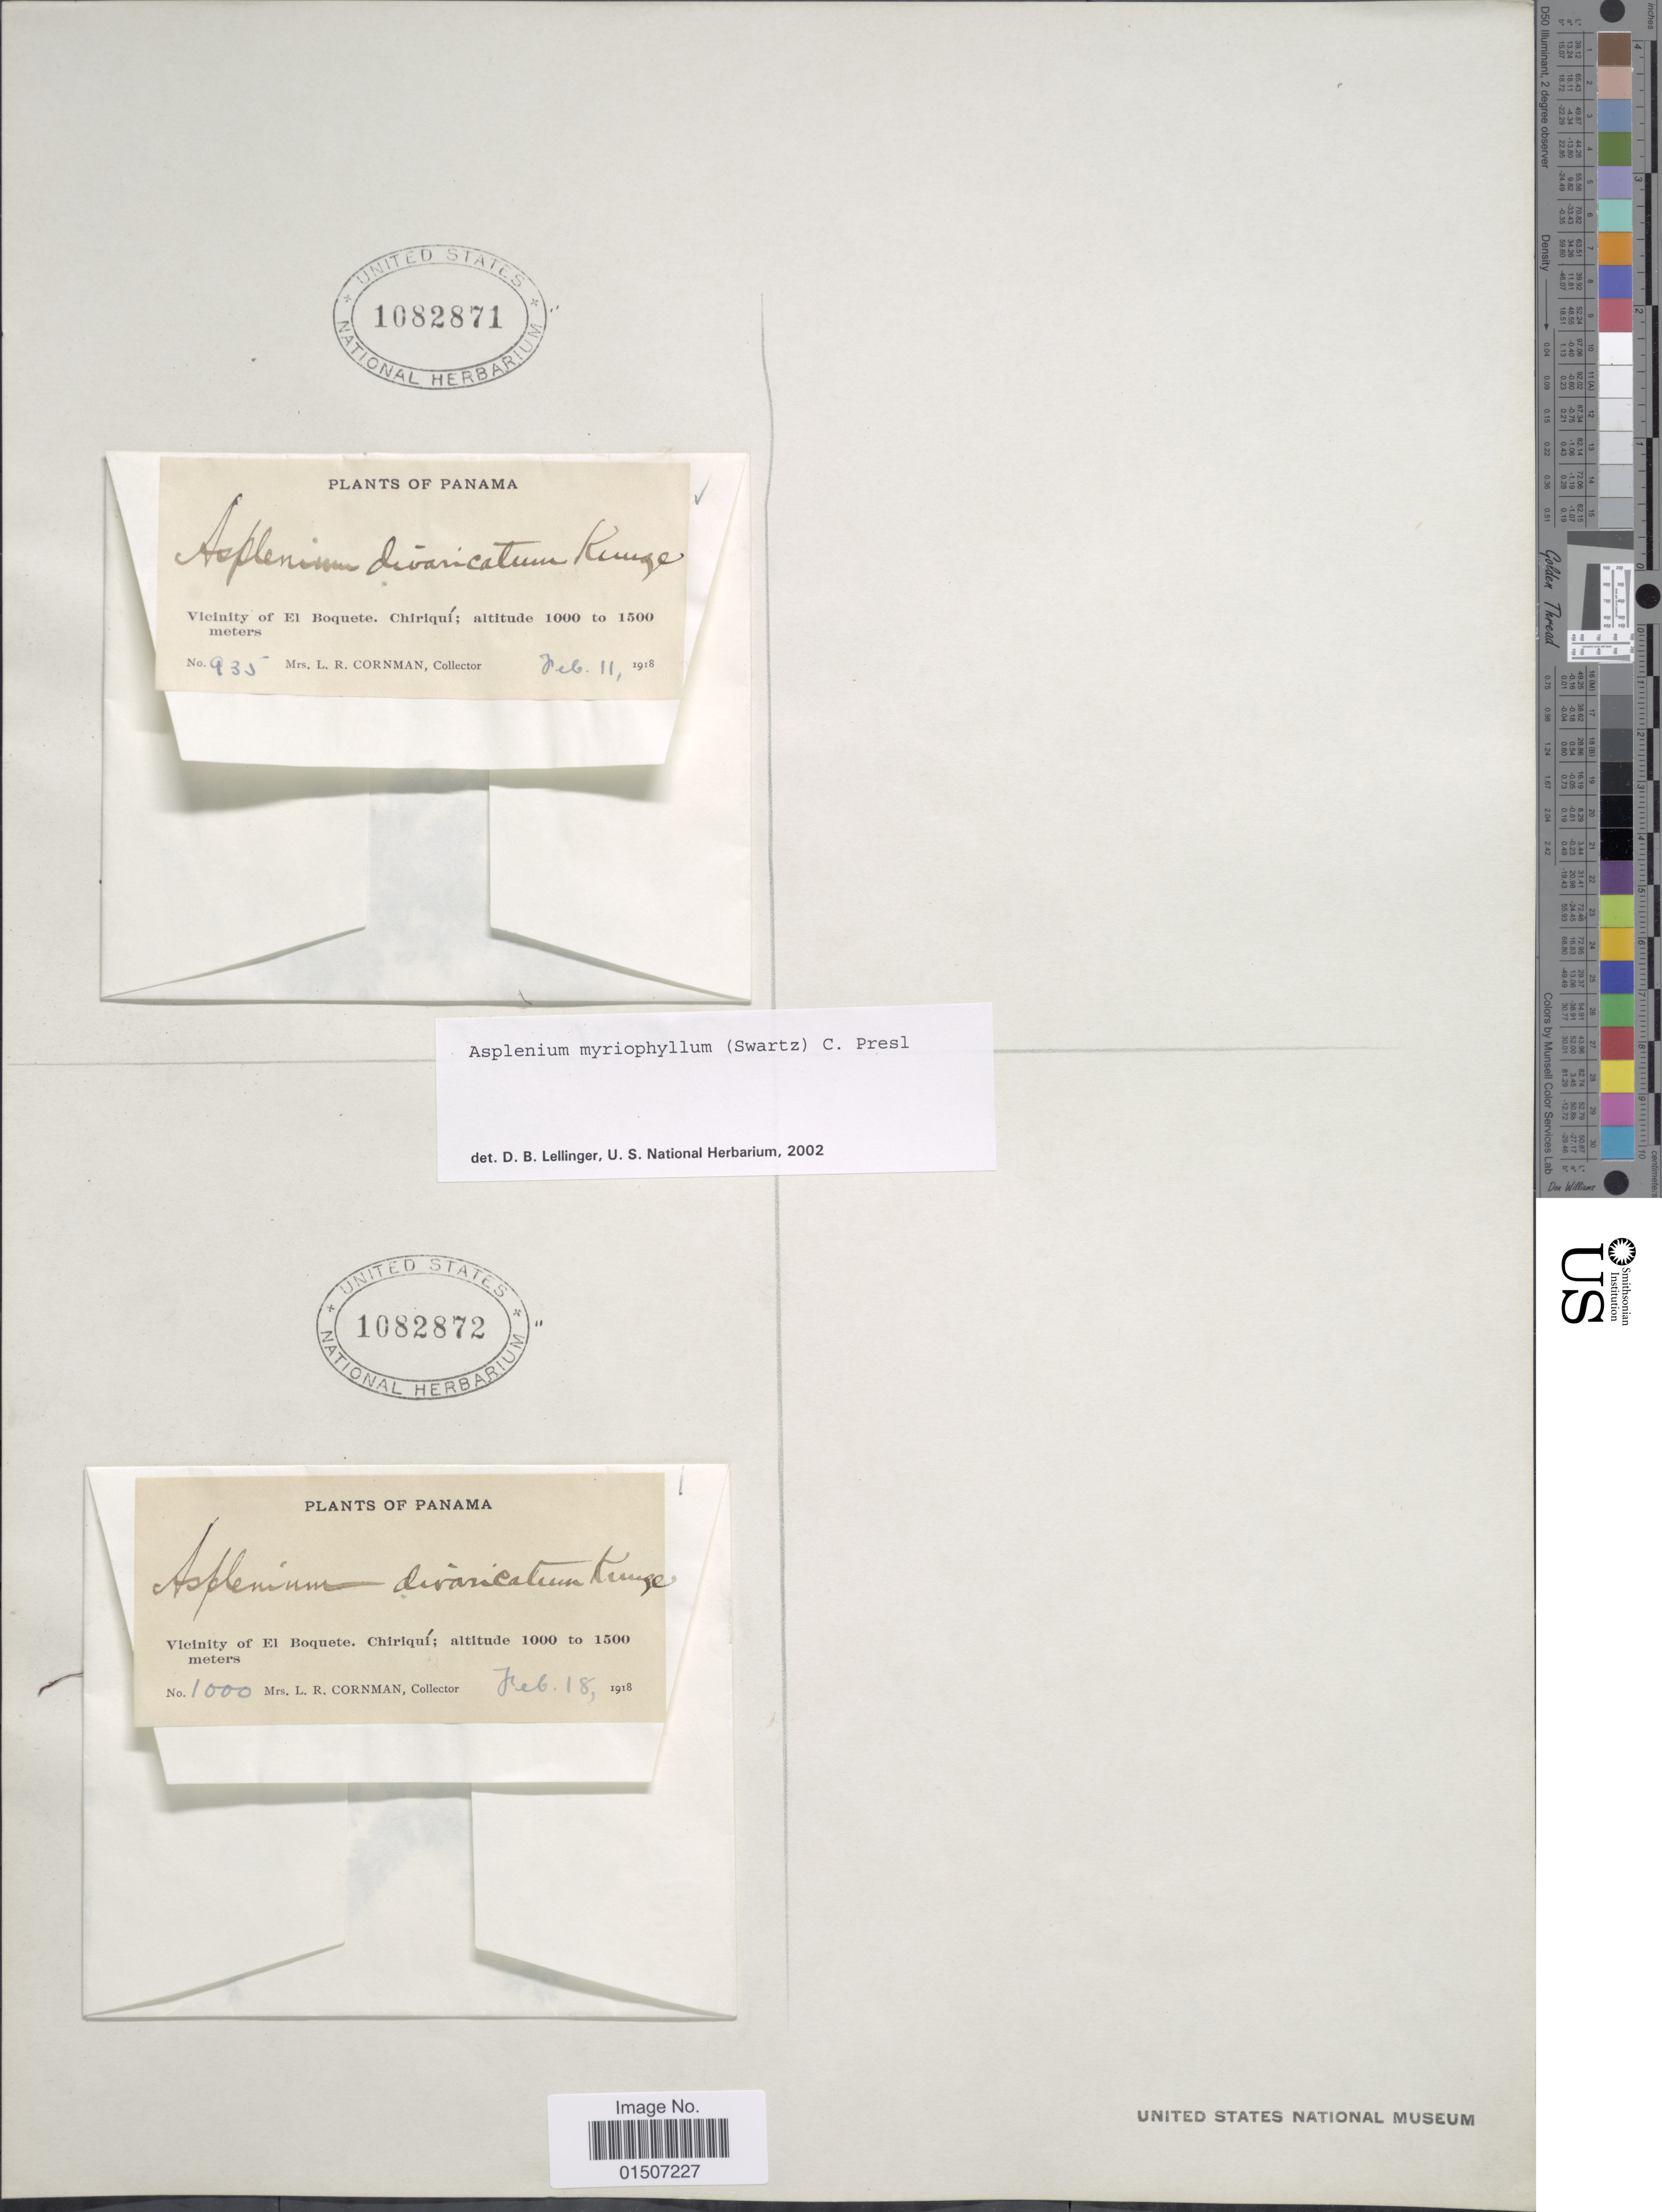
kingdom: Plantae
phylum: Tracheophyta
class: Polypodiopsida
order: Polypodiales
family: Aspleniaceae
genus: Asplenium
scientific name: Asplenium myriophyllum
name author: (Sw.) C. Presl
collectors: L. Cornman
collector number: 935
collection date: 1918-02-11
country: Panama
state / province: Chiriqui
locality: Vicinity of El Boquete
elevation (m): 1000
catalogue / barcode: US 1082871-2